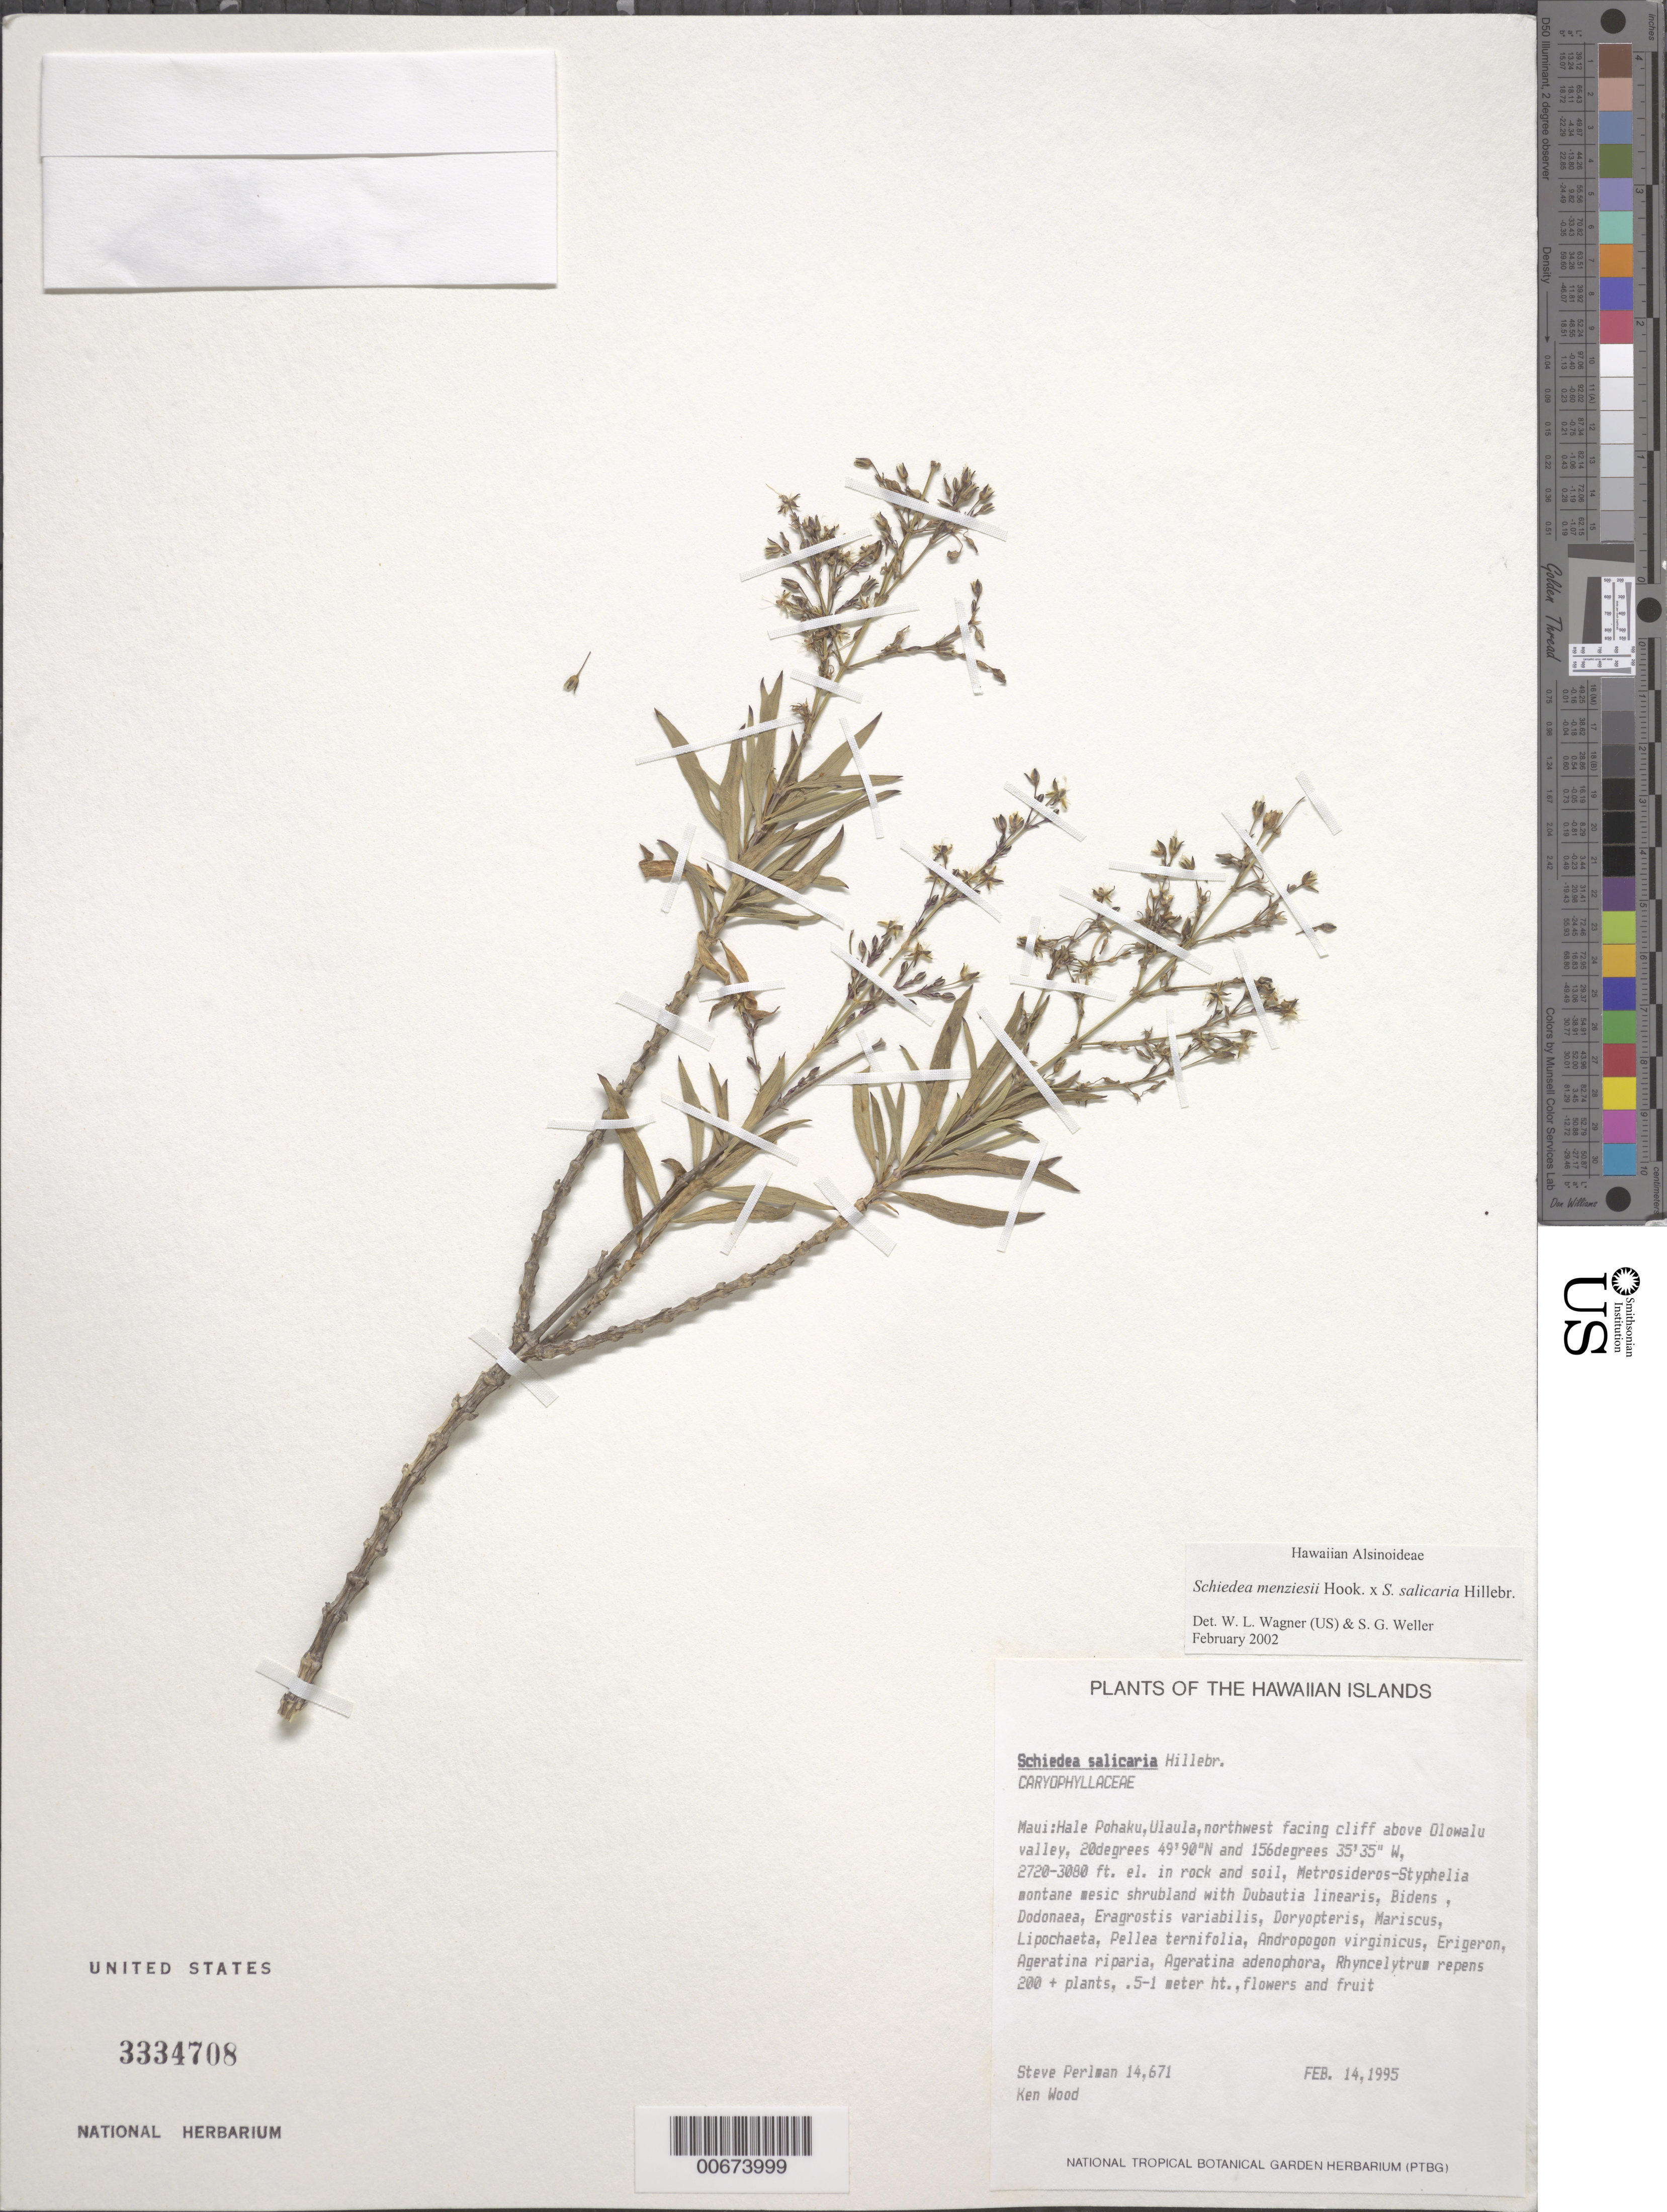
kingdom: Plantae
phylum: Tracheophyta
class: Magnoliopsida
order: Caryophyllales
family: Caryophyllaceae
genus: Schiedea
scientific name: Schiedea menziesii x S. salicaria Hillebr.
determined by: Wagner, W. L.; Weller, Stephen G.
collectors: S. P. Perlman & K. Wood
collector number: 14671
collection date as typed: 14 Feb 1995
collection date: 1995-02-14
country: United States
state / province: Hawaii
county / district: Maui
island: Maui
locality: Hale Pohaku, Ulaula, NW facing cliff above Olowalu valley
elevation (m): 829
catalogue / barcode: US 3334708